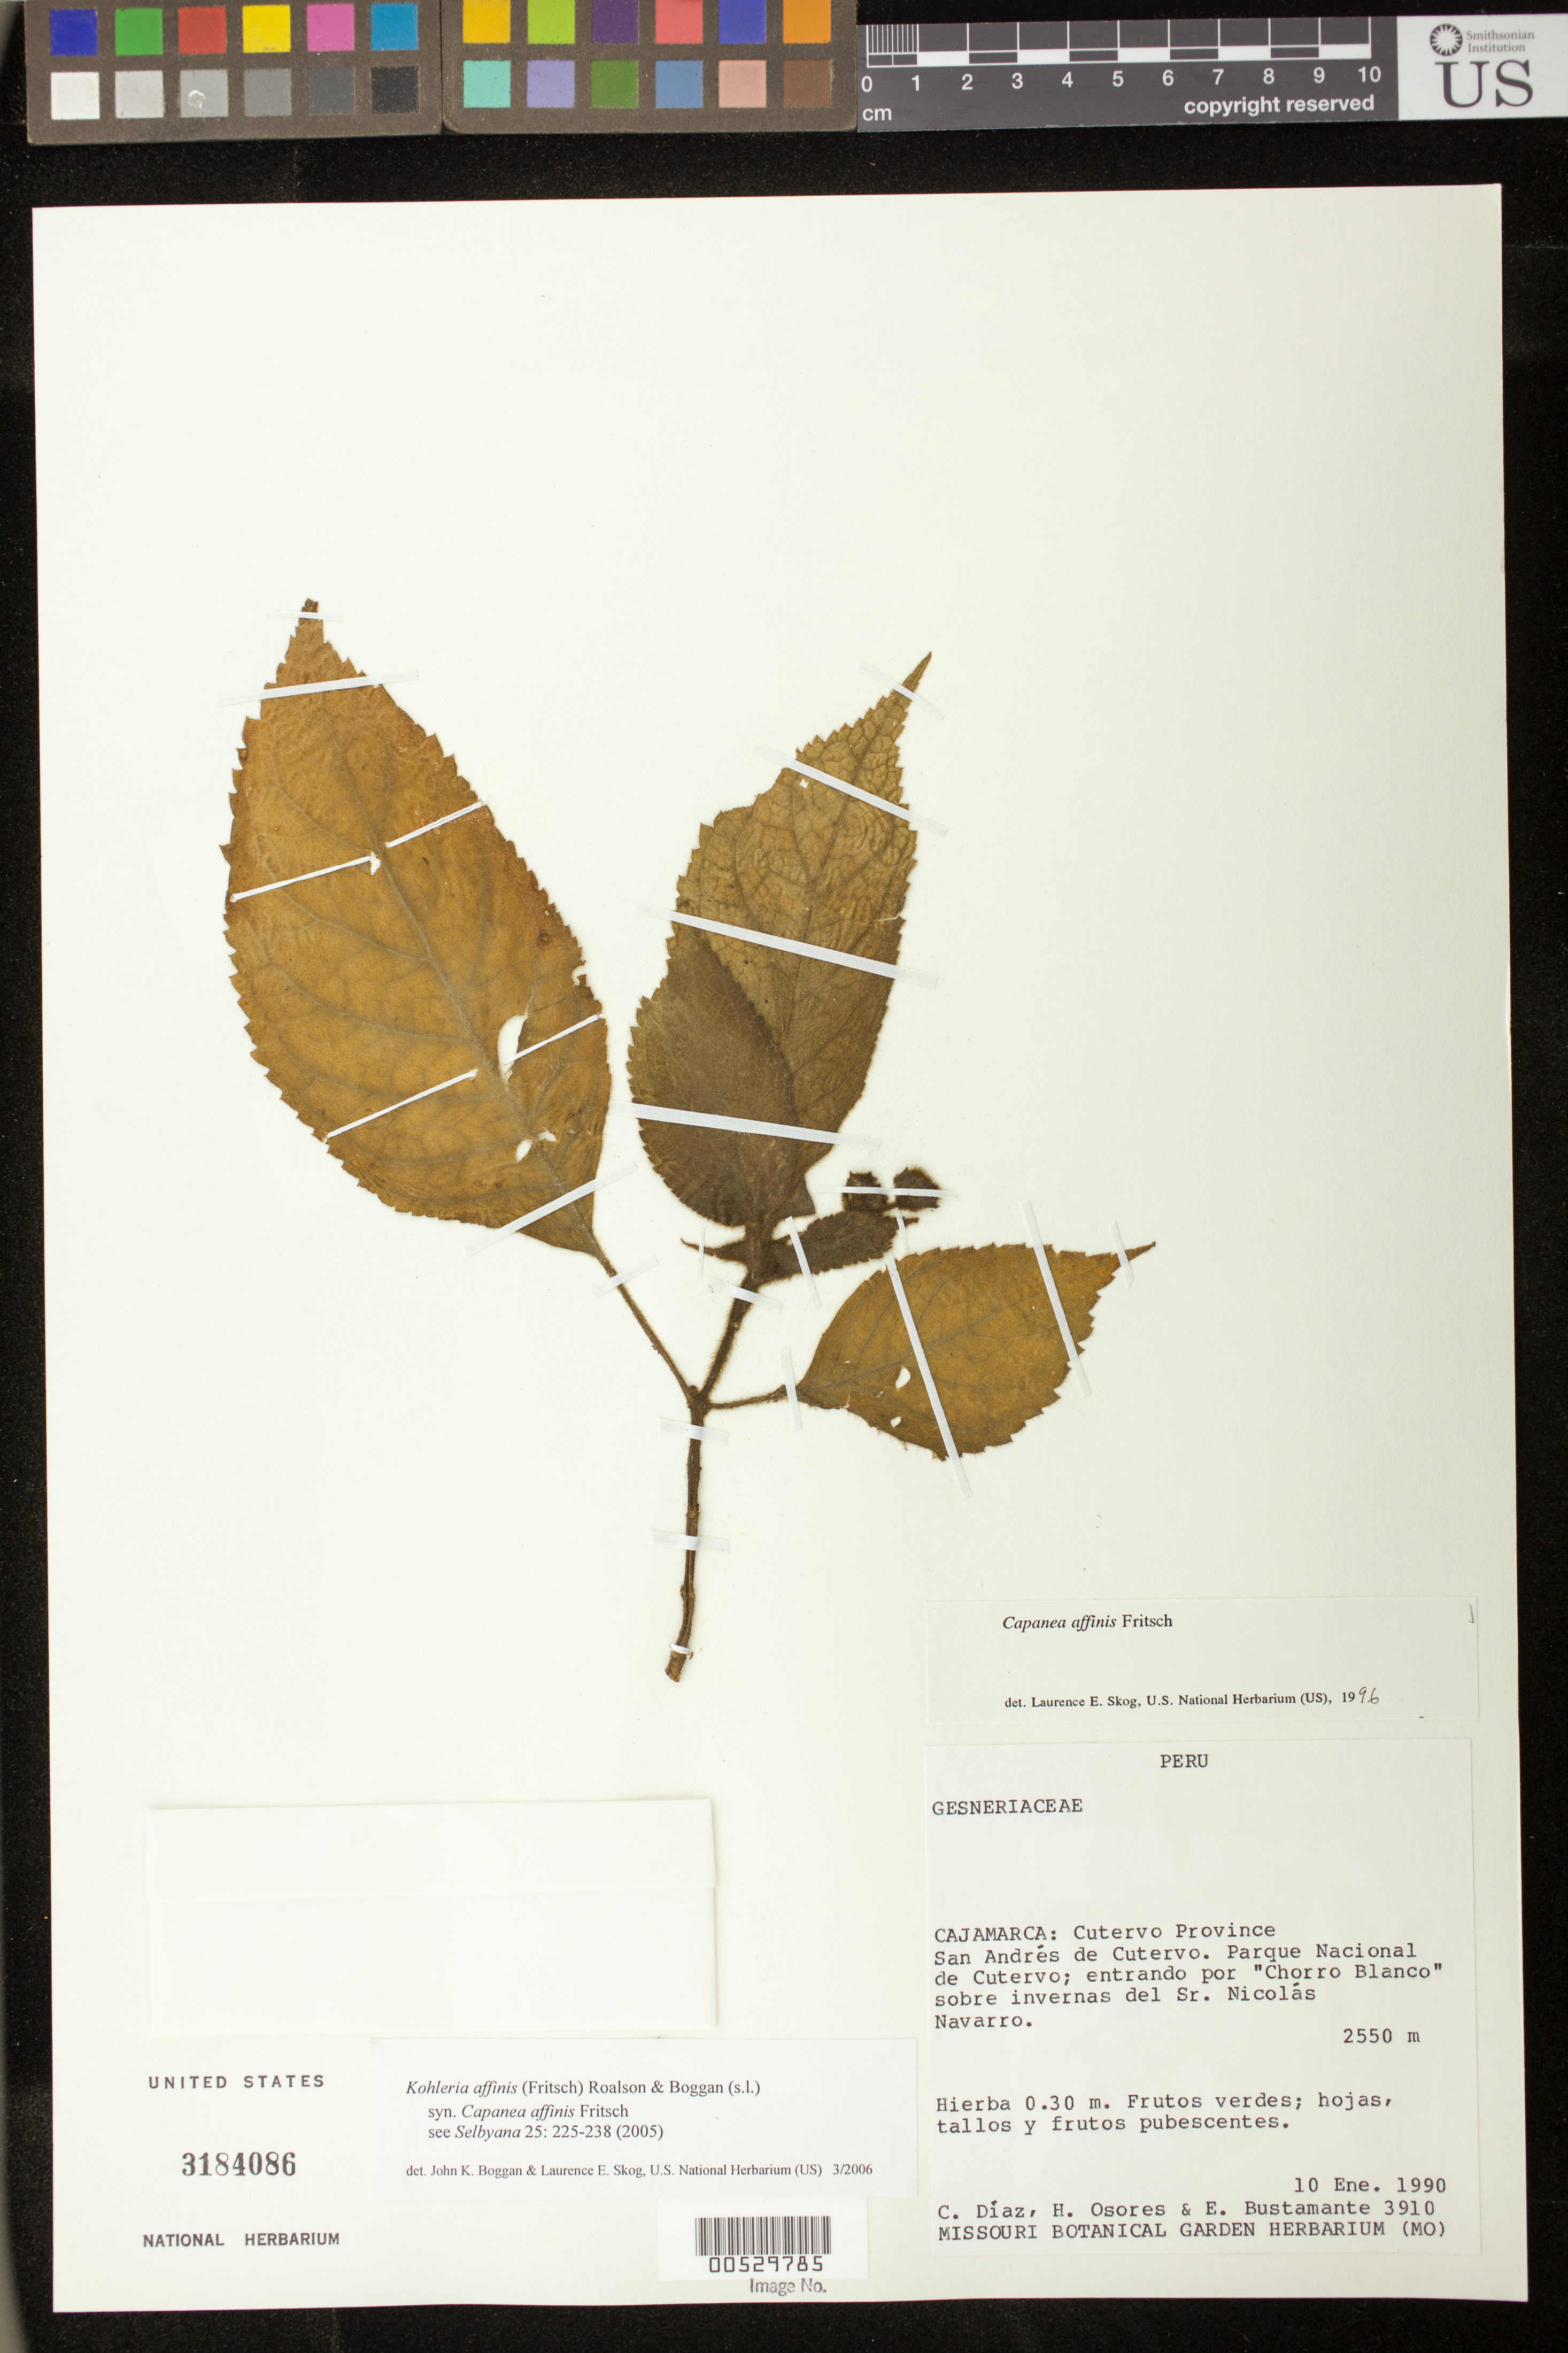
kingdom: Plantae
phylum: Tracheophyta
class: Magnoliopsida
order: Lamiales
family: Gesneriaceae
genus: Kohleria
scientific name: Kohleria affinis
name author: (Fritsch) Roalson & Boggan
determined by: Boggan, J. K.; Skog, L. E.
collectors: C. Díaz S., H. Osores & E. Bustamante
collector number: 3910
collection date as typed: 10 Jan 1990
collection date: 1990-01-10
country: Peru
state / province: Cajamarca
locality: Prov. Cutervo; San Andrés de Cutervo, Parque Nacional de Cutervo; entrando por "Chorro Blanco" sobre invernas del Sr. Nicolás Navarro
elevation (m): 2550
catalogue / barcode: US 3184086